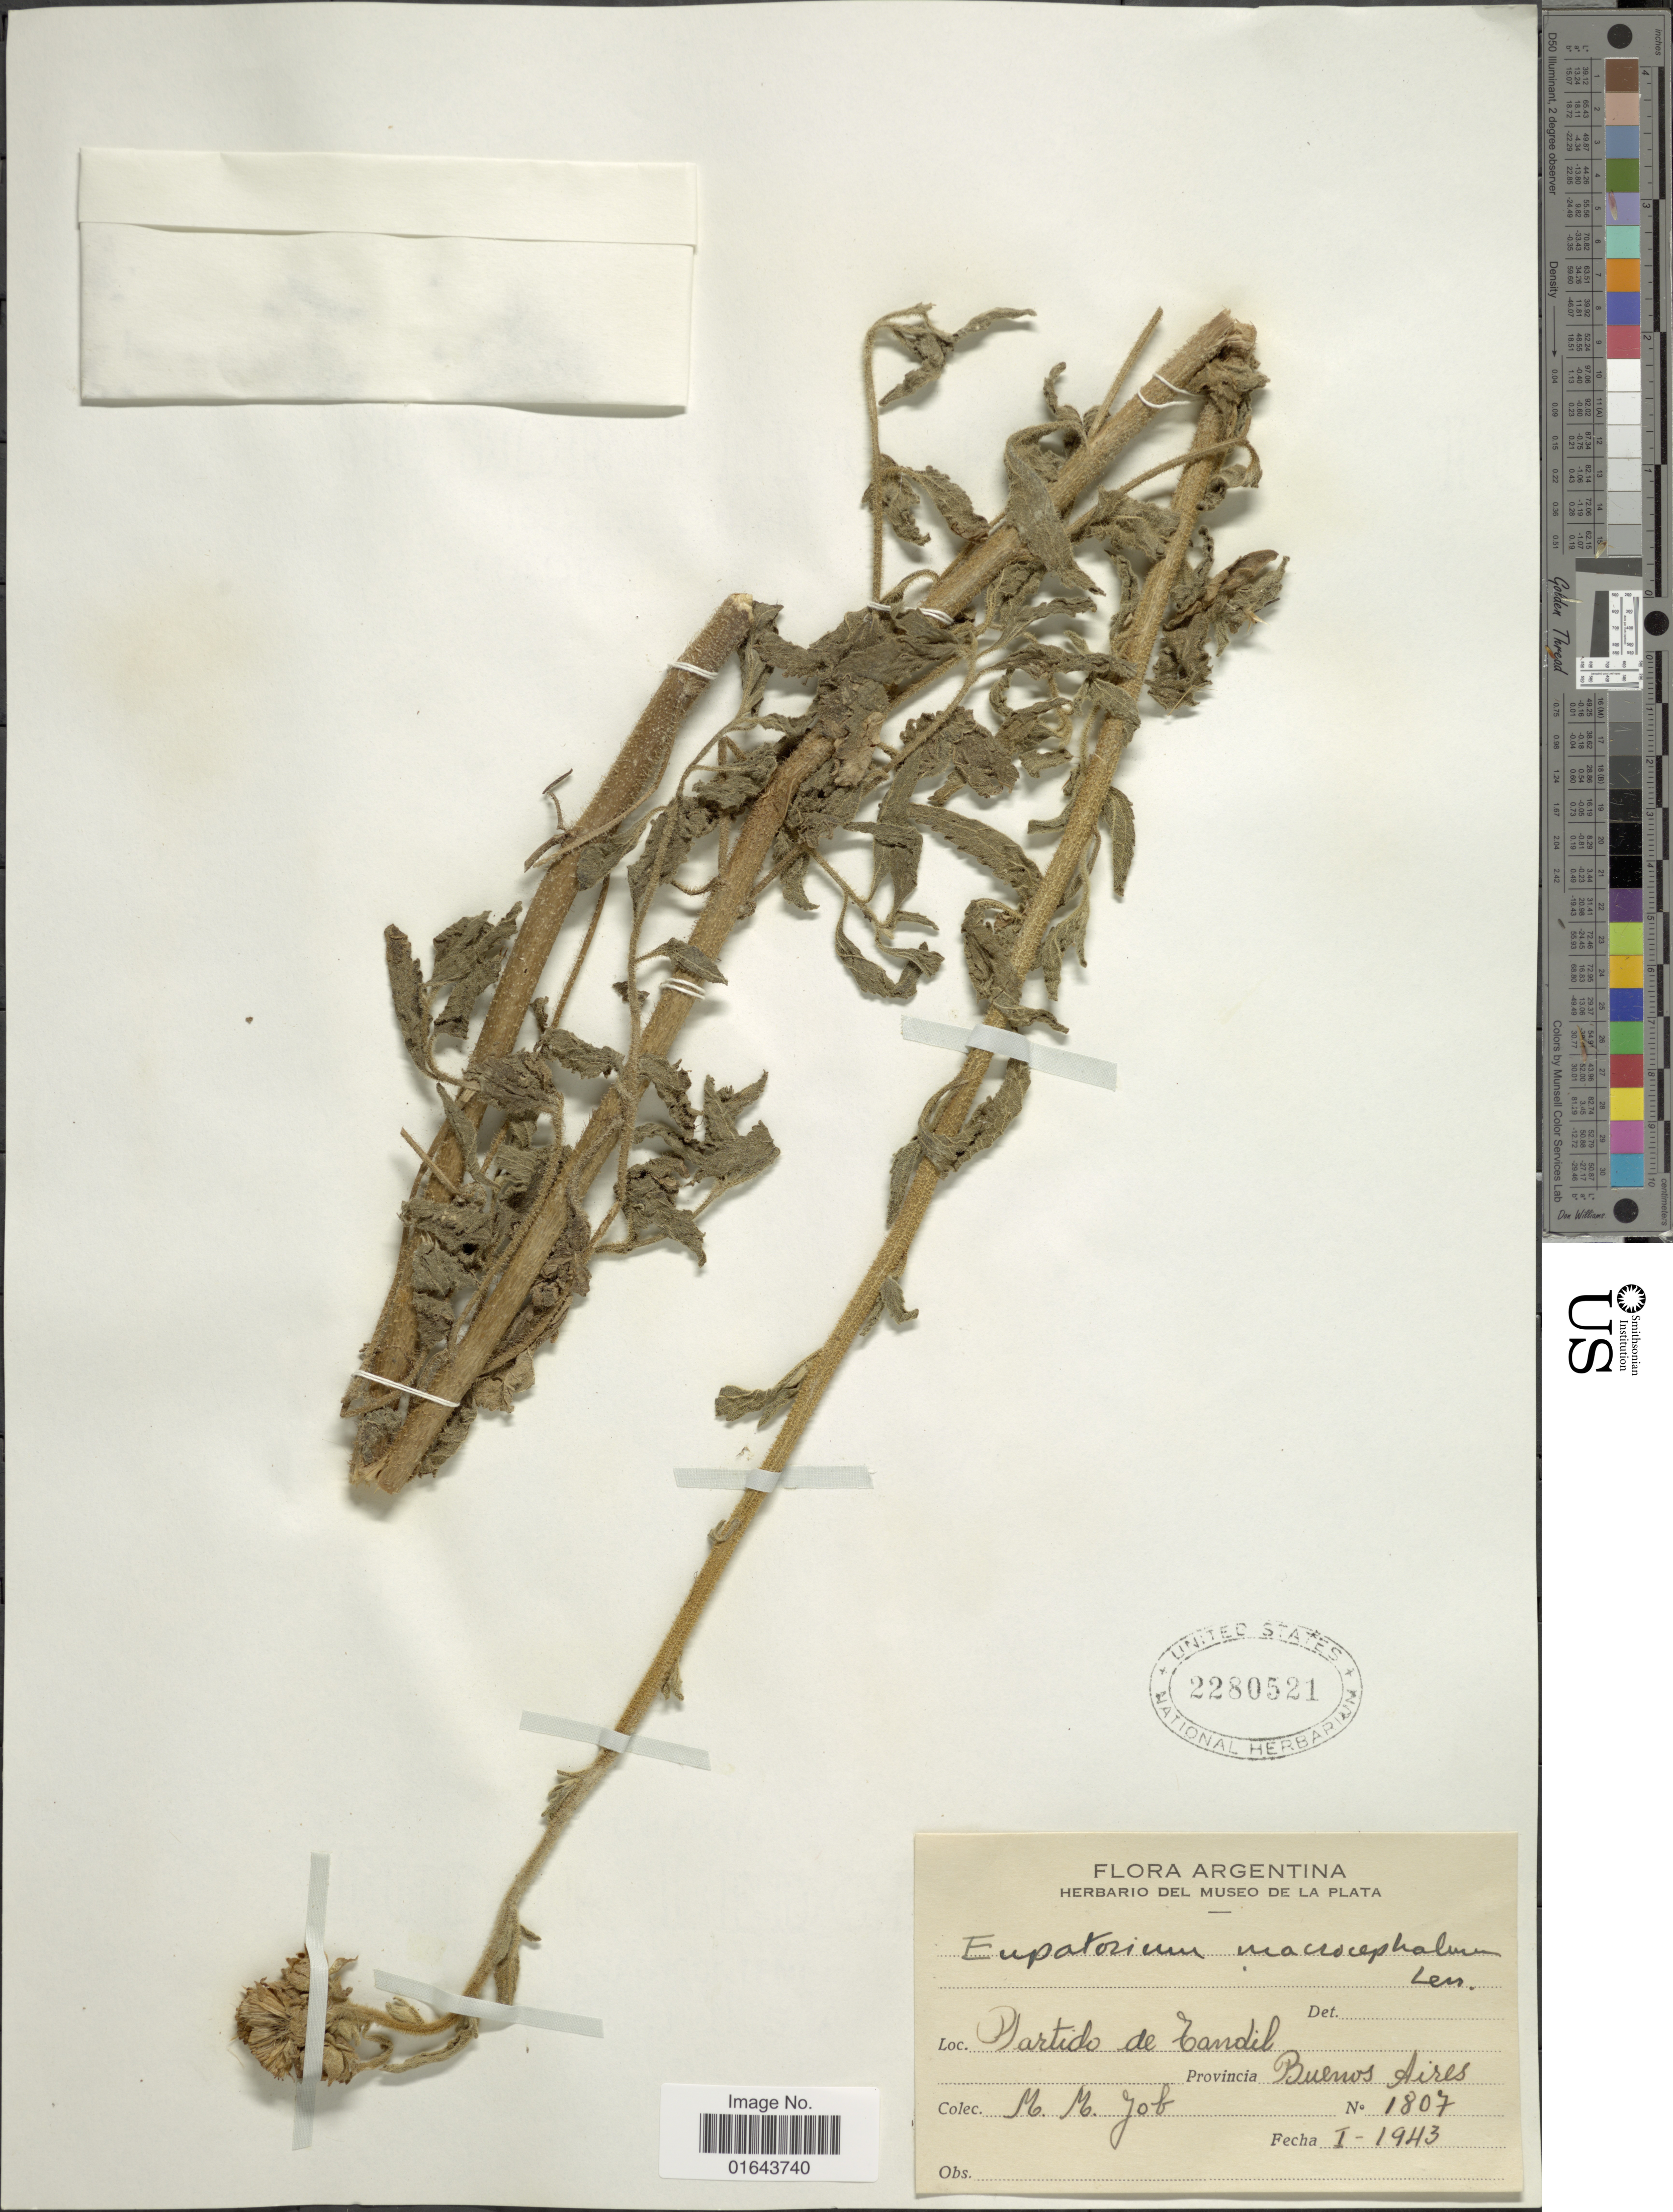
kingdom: Plantae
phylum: Tracheophyta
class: Magnoliopsida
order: Asterales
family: Asteraceae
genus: Campuloclinium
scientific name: Campuloclinium macrocephalum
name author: (Less.) DC.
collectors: M. Job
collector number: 1807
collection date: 1943-01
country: Argentina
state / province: Buenos Aires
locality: Partido de Tandil, Provincia Buenos Aires.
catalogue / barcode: US 2280521